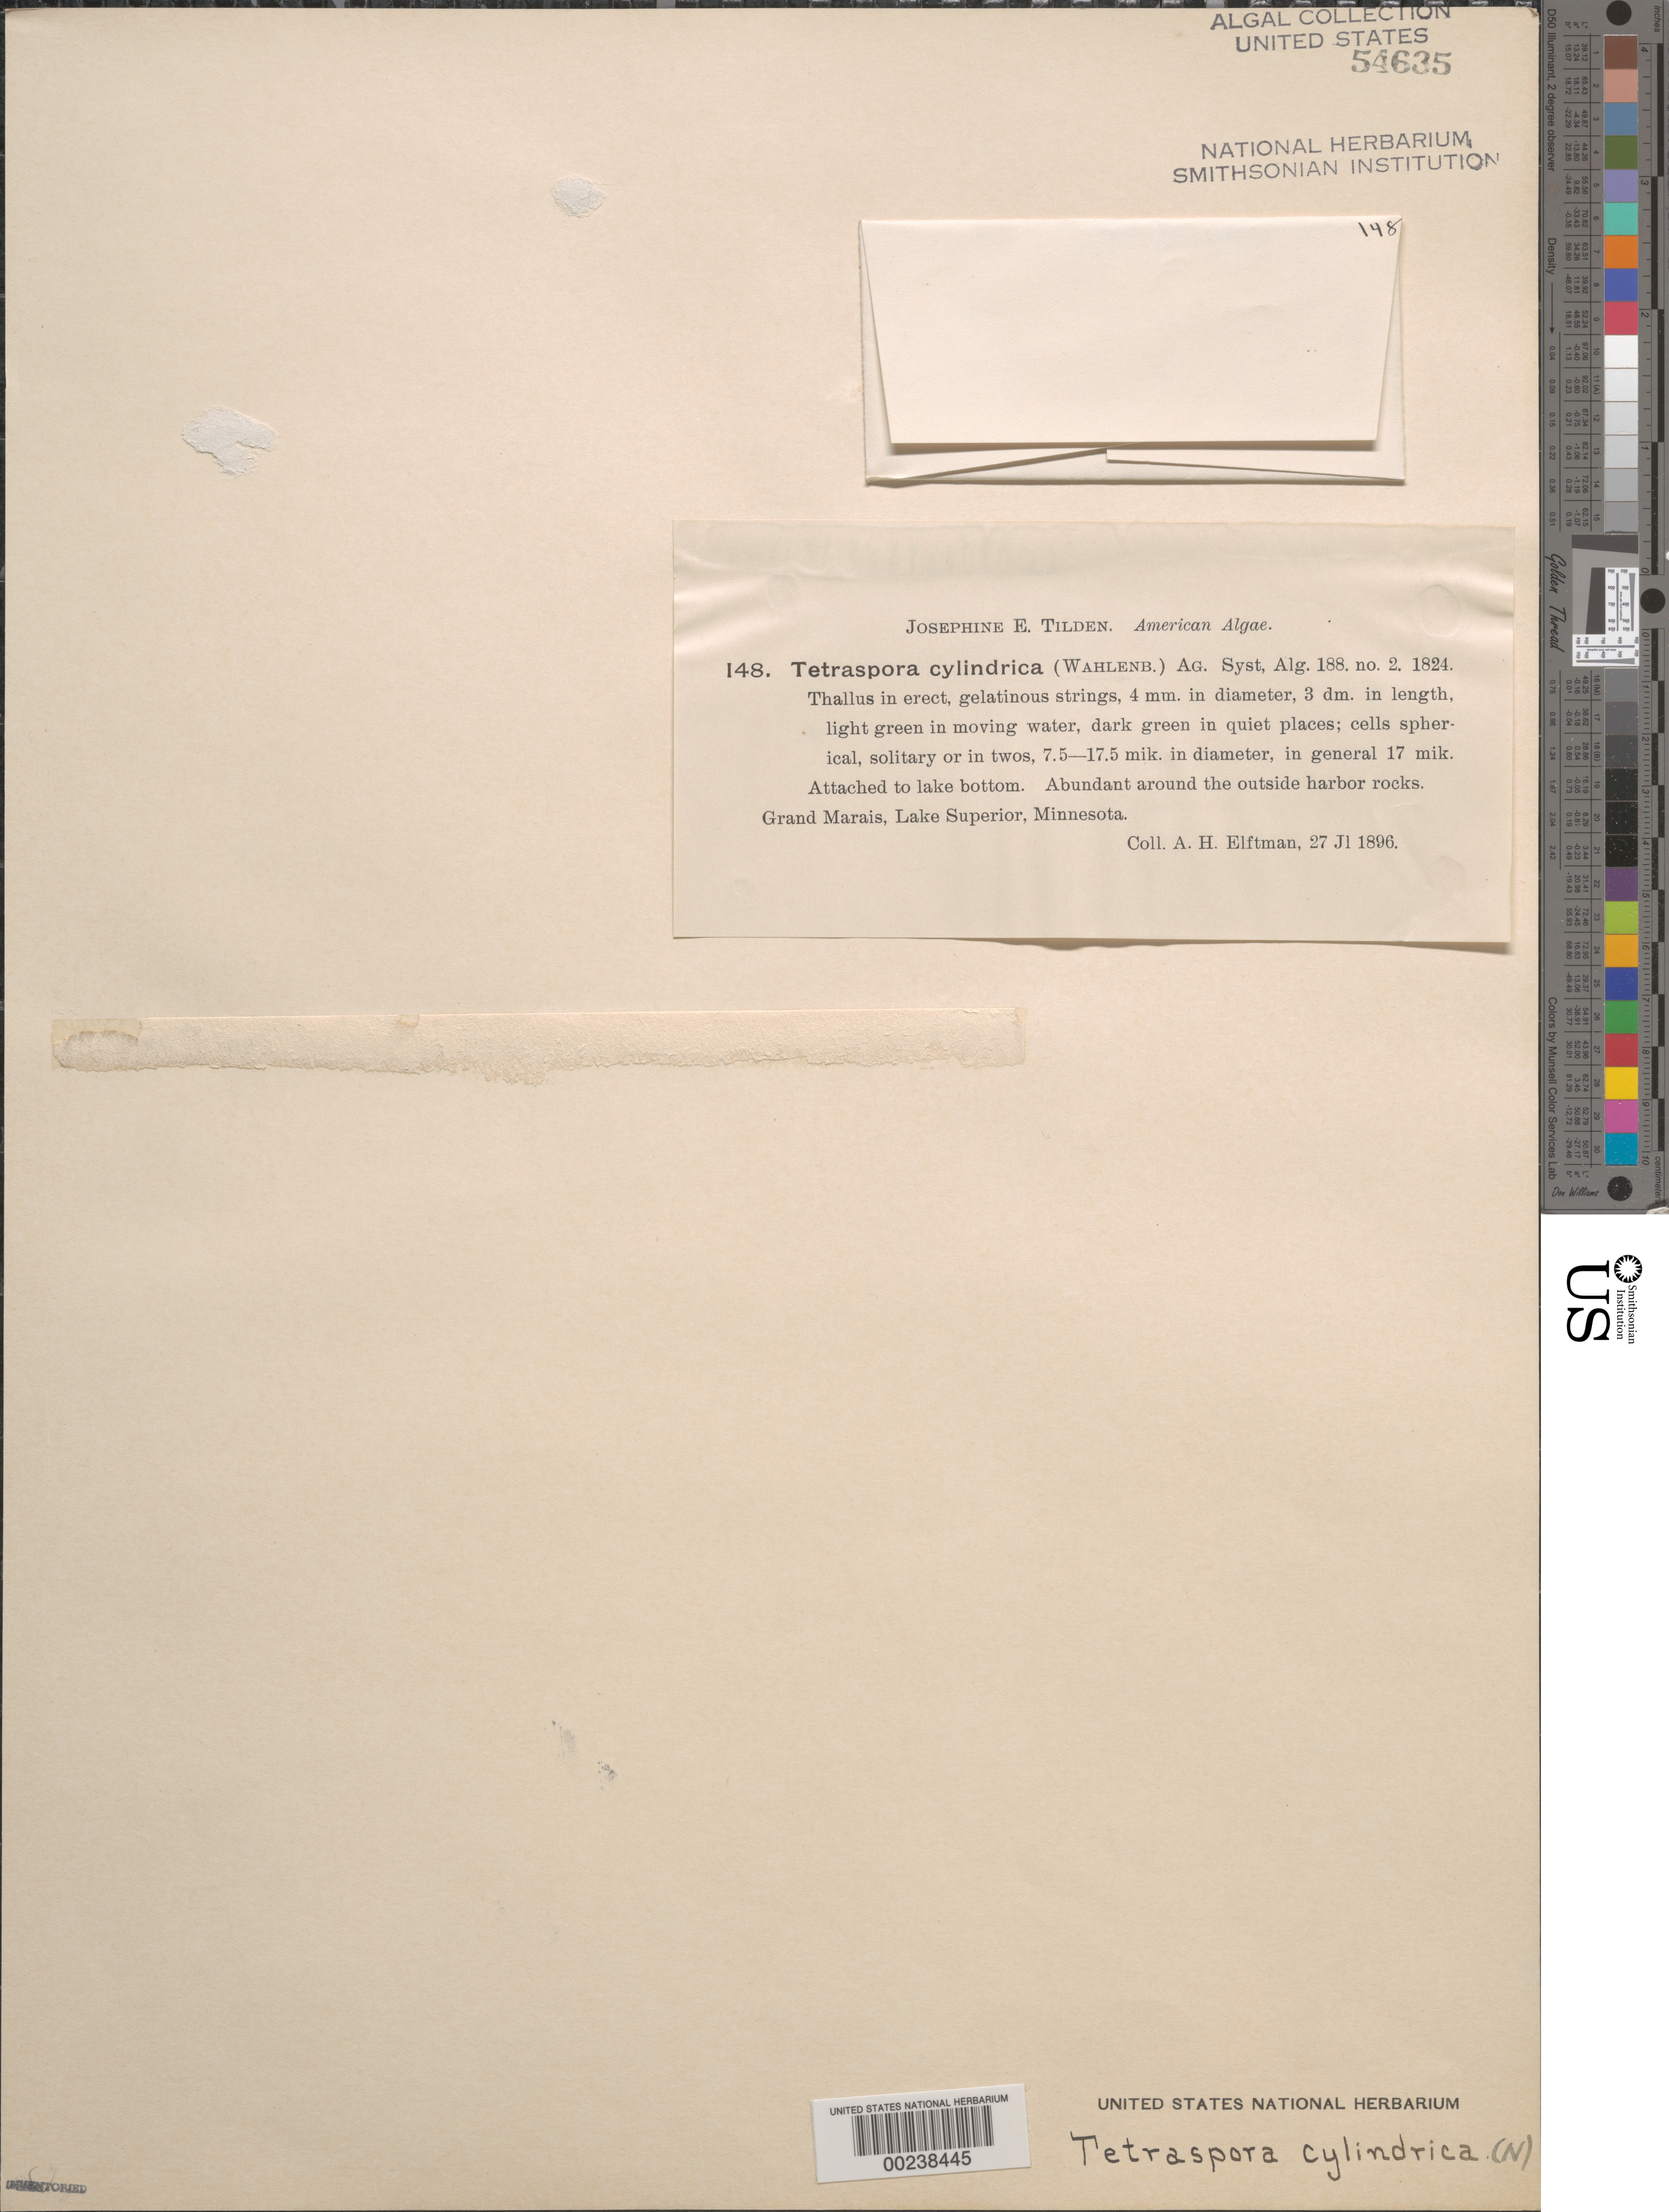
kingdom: Plantae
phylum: Chlorophyta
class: Chlorophyceae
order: Tetrasporales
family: Tetrasporaceae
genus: Tetraspora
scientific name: Tetraspora cylindrica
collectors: A. Elftman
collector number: JET 148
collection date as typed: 27 Jul 1896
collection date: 1896-07-27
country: United States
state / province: Minnesota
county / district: Cook County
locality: Grand Marais, Lake Superior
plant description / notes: Tilden, American Algae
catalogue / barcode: US 54635